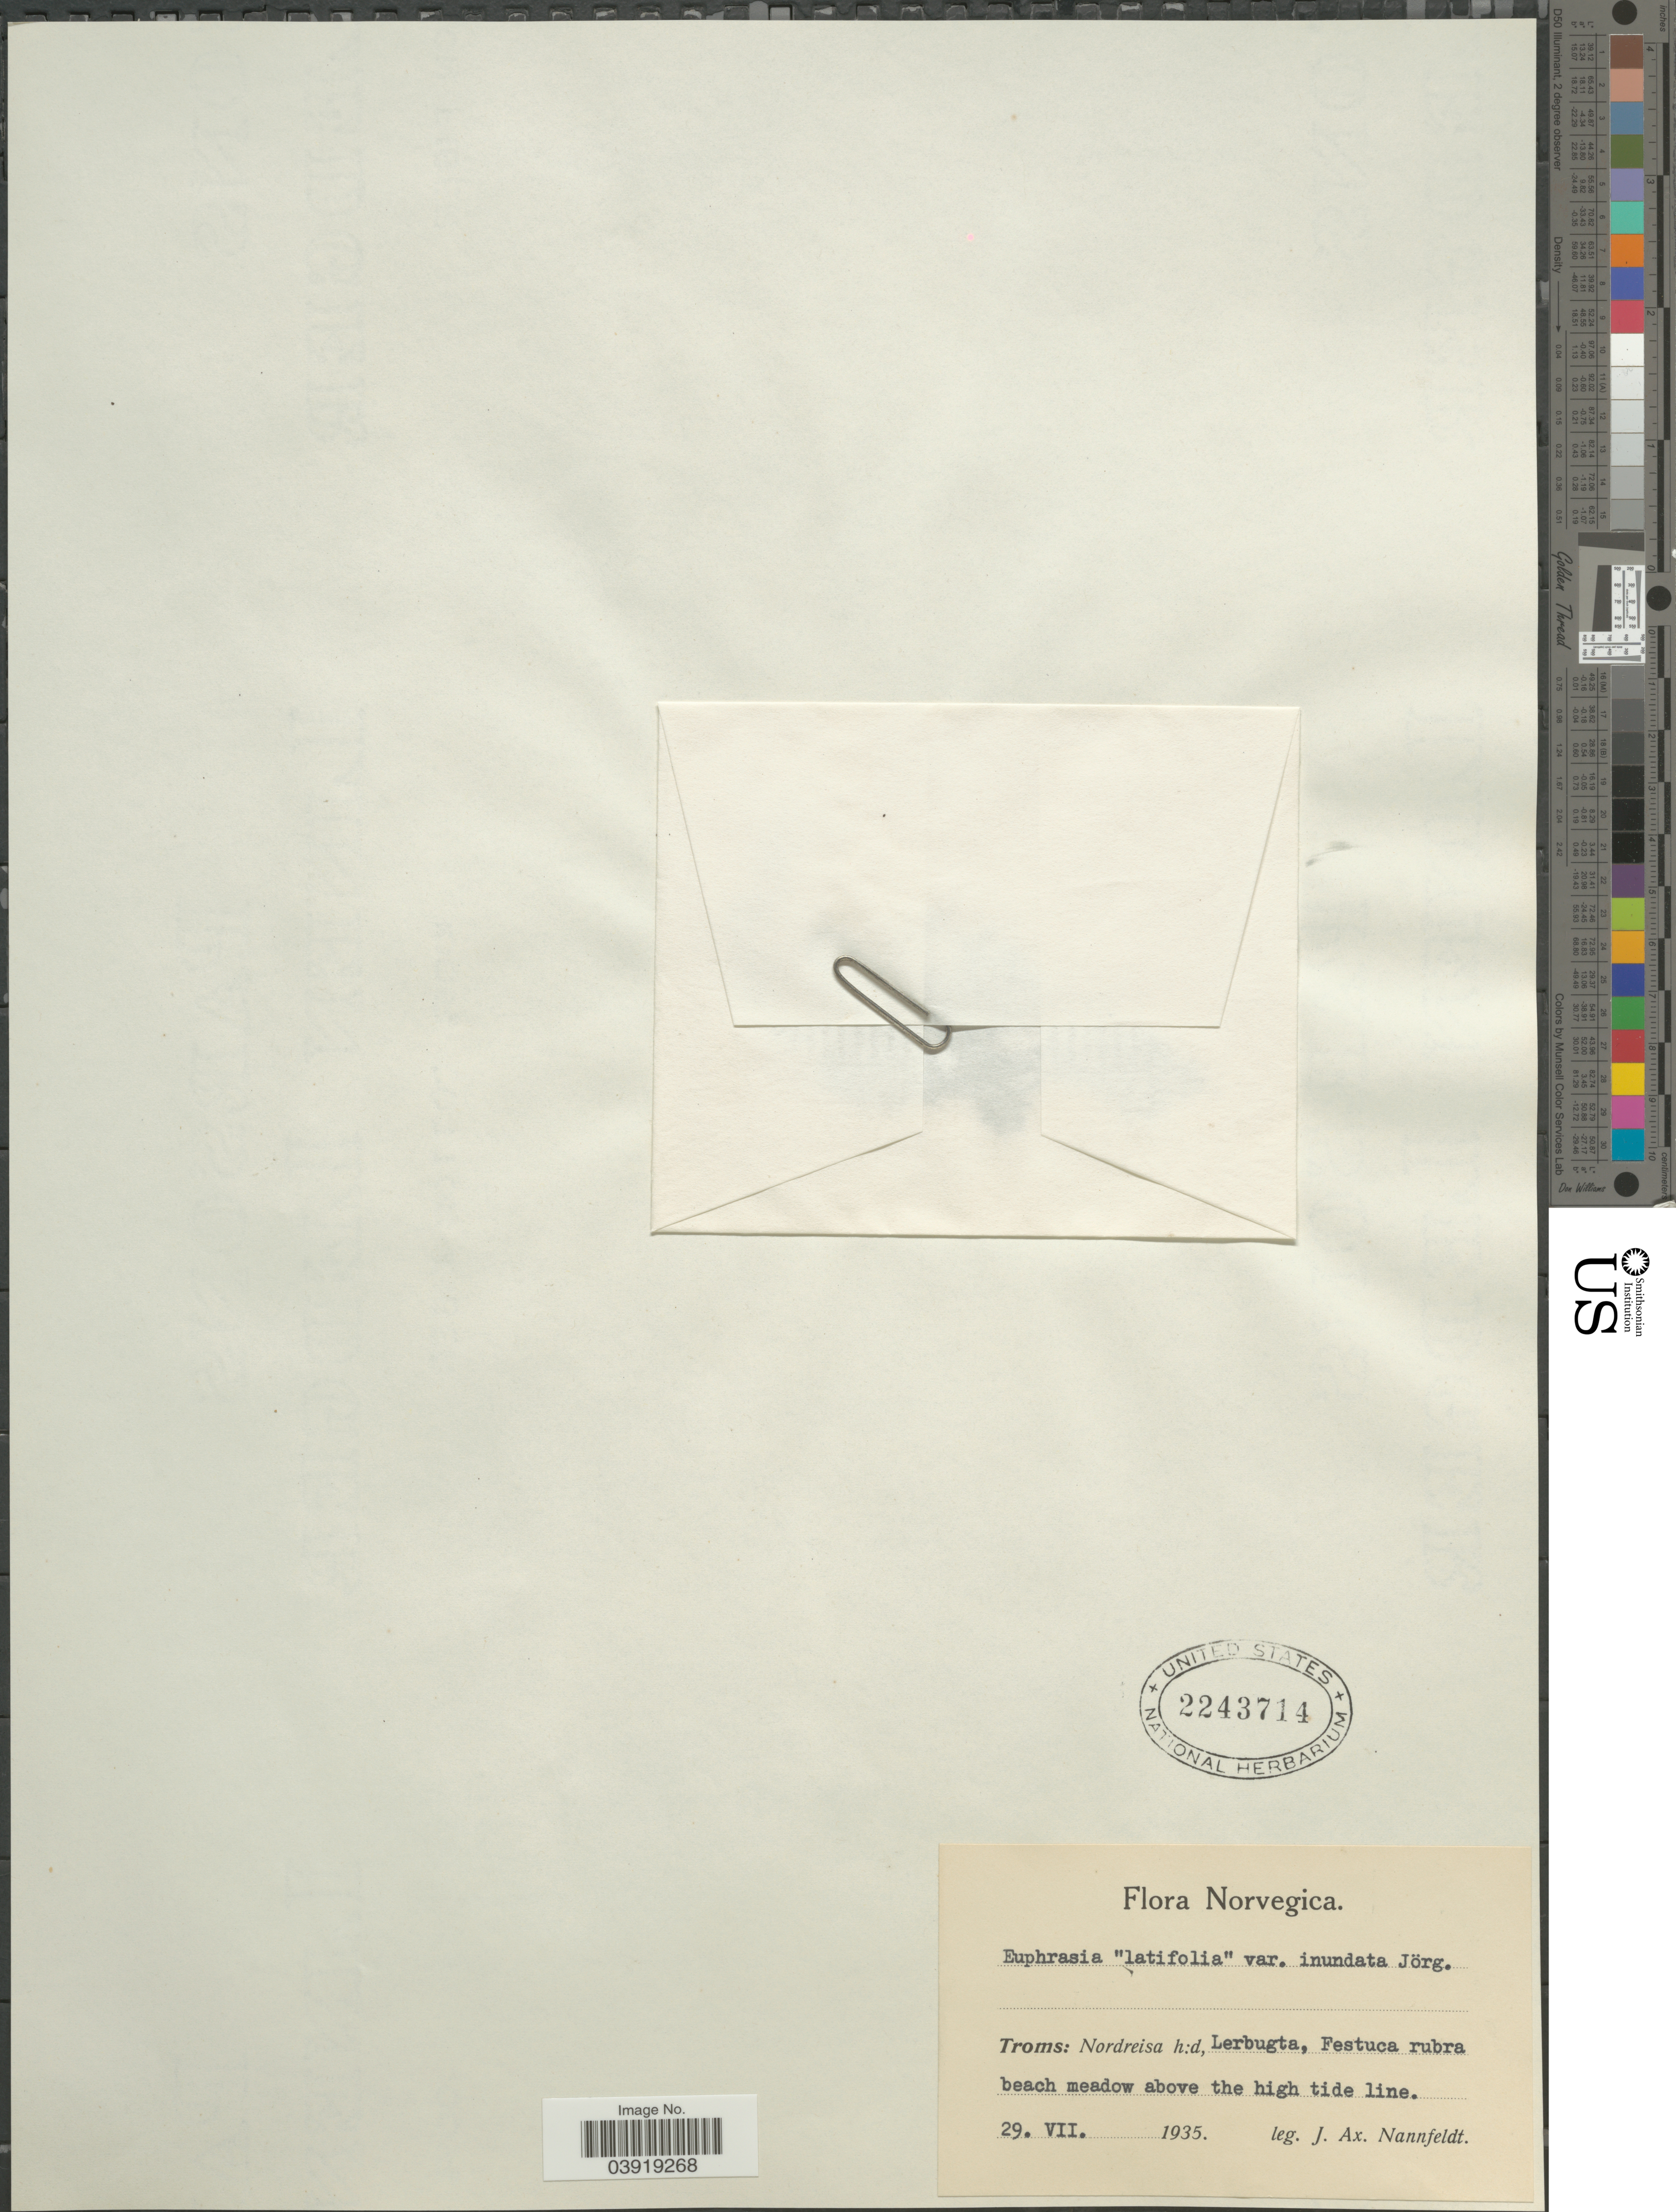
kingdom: Plantae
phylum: Tracheophyta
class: Magnoliopsida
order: Lamiales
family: Orobanchaceae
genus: Euphrasia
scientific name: Euphrasia latifolia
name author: Schur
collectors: J. Nannfeldt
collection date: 1935-07-29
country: Norway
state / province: Troms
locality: Norvegica. Nordreisa h:d, Lerbugta, Festuca rubra beach meadow above the high tide line.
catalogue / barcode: US 2243714